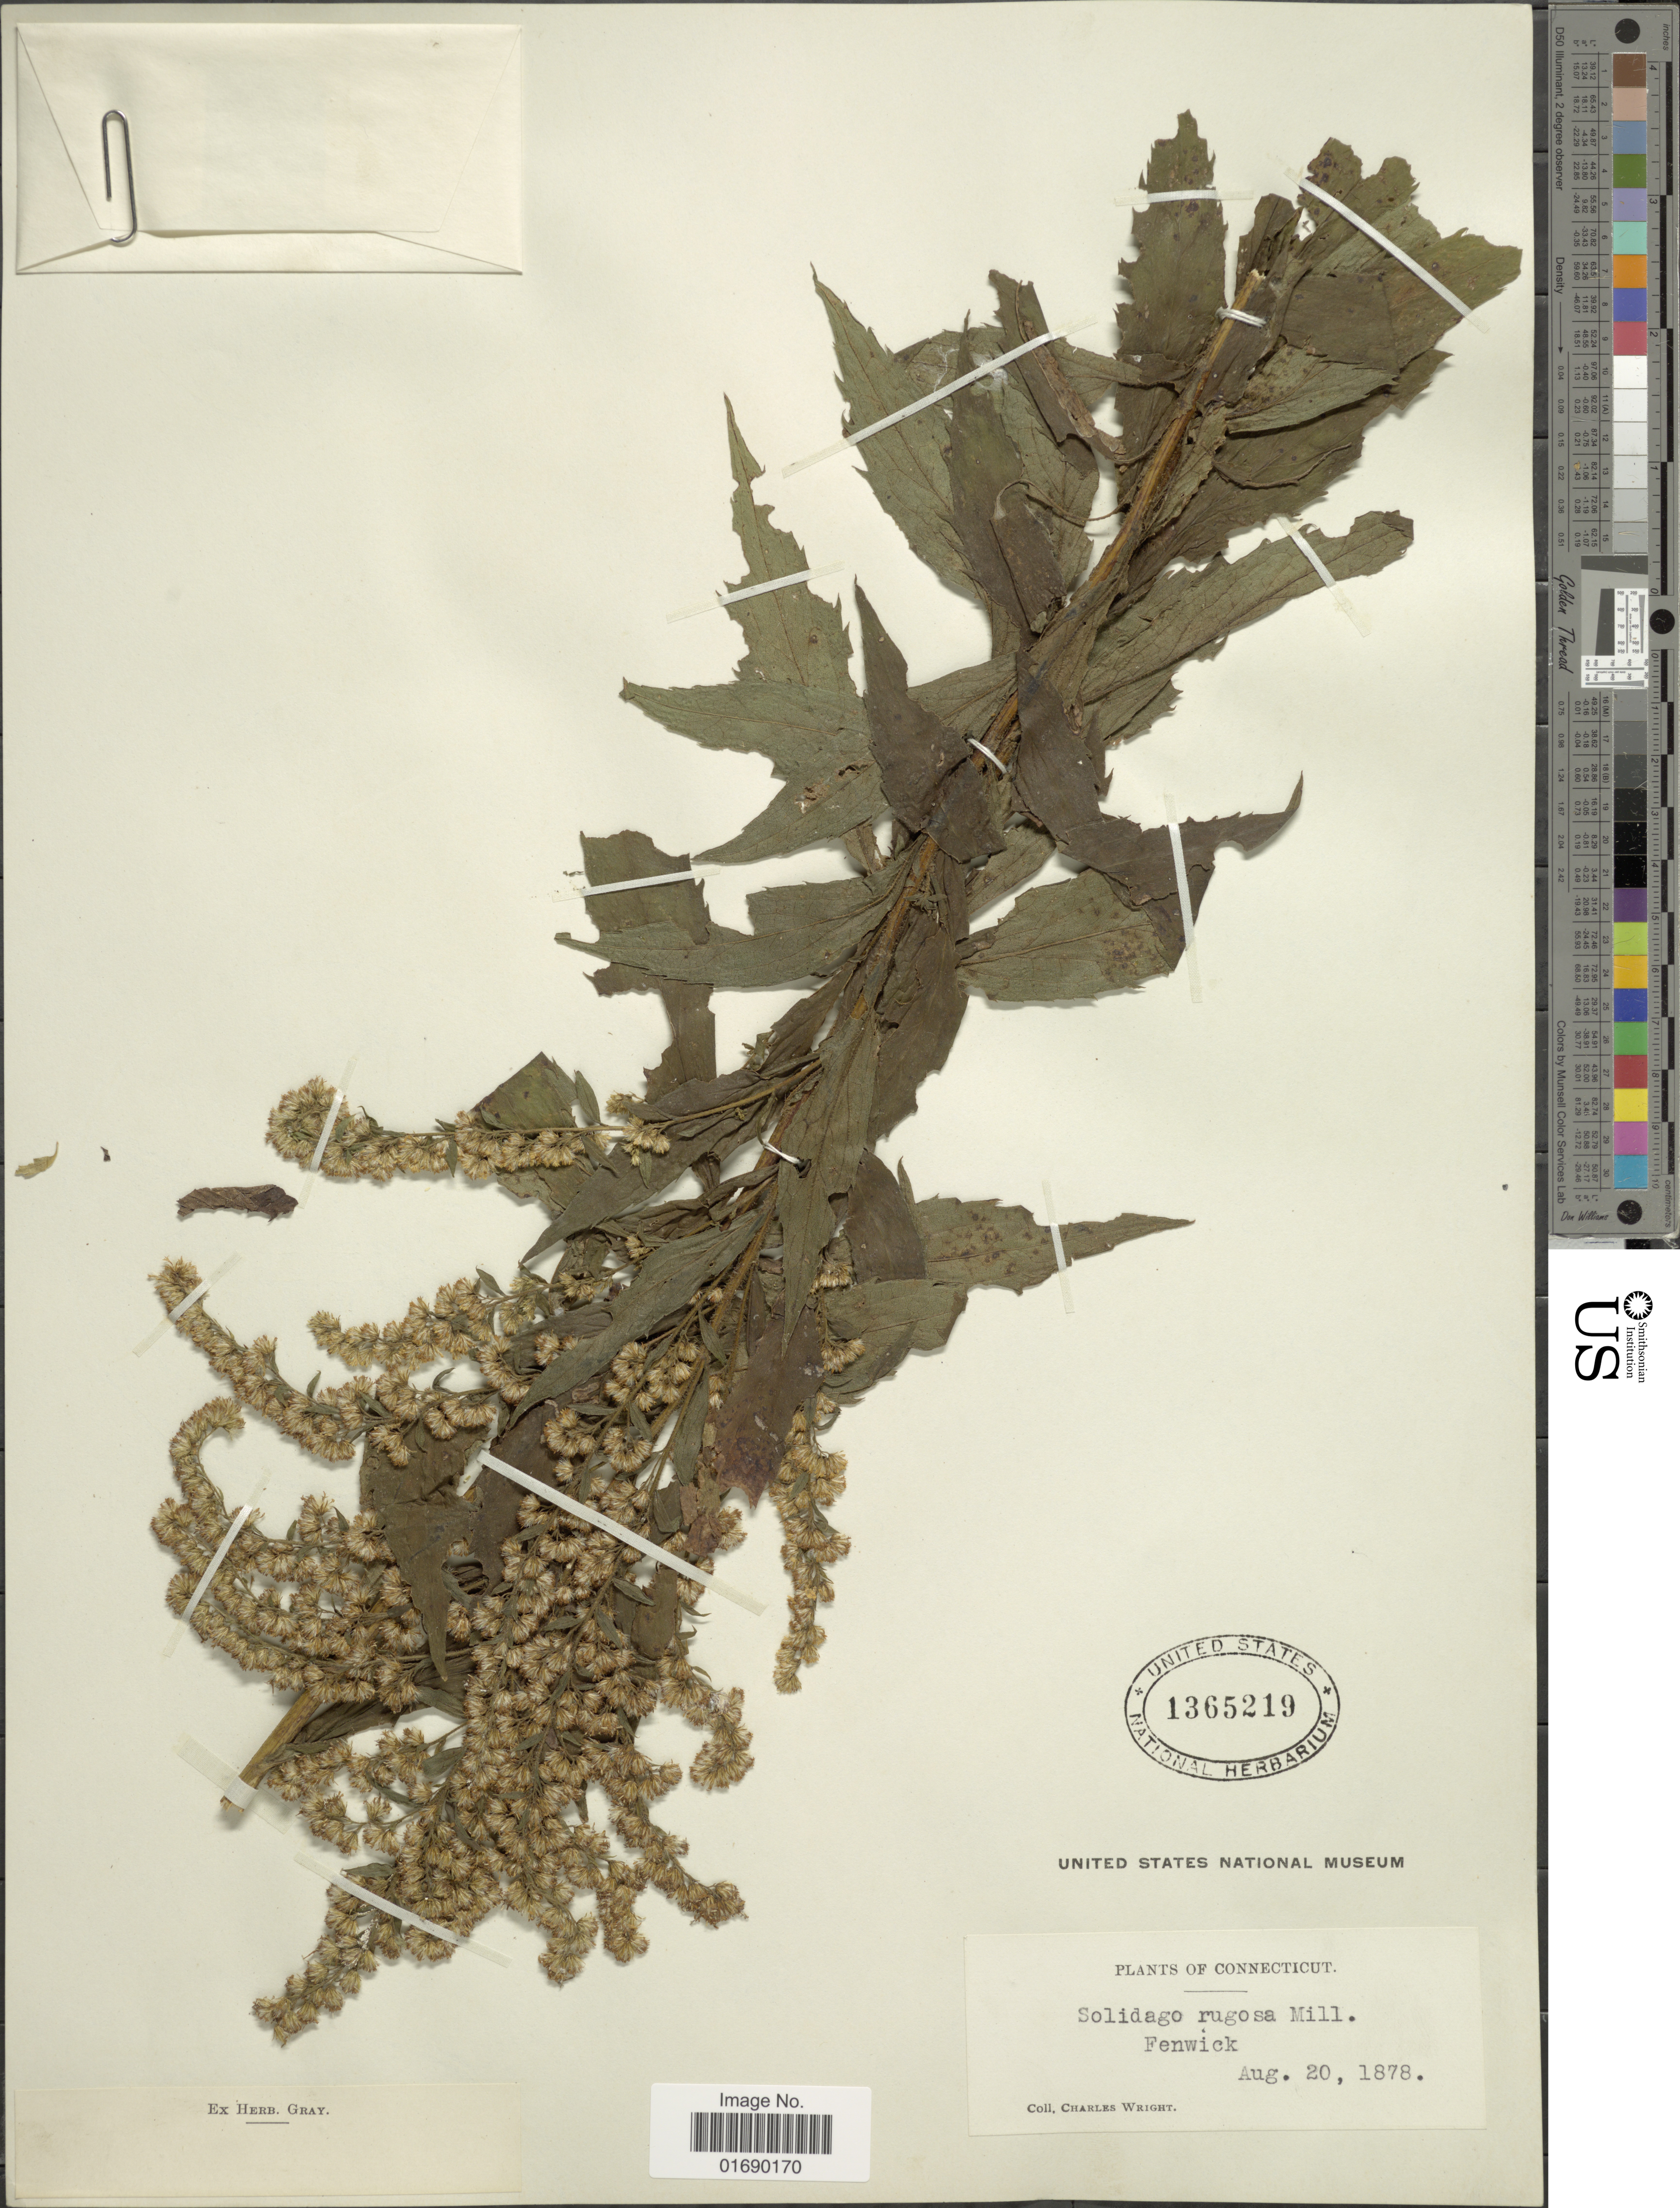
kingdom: Plantae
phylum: Tracheophyta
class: Magnoliopsida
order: Asterales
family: Asteraceae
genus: Solidago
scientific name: Solidago rugosa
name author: Mill.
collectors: C. Wright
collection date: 1878-08-20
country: United States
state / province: Connecticut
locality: Fenwick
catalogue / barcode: US 1365219